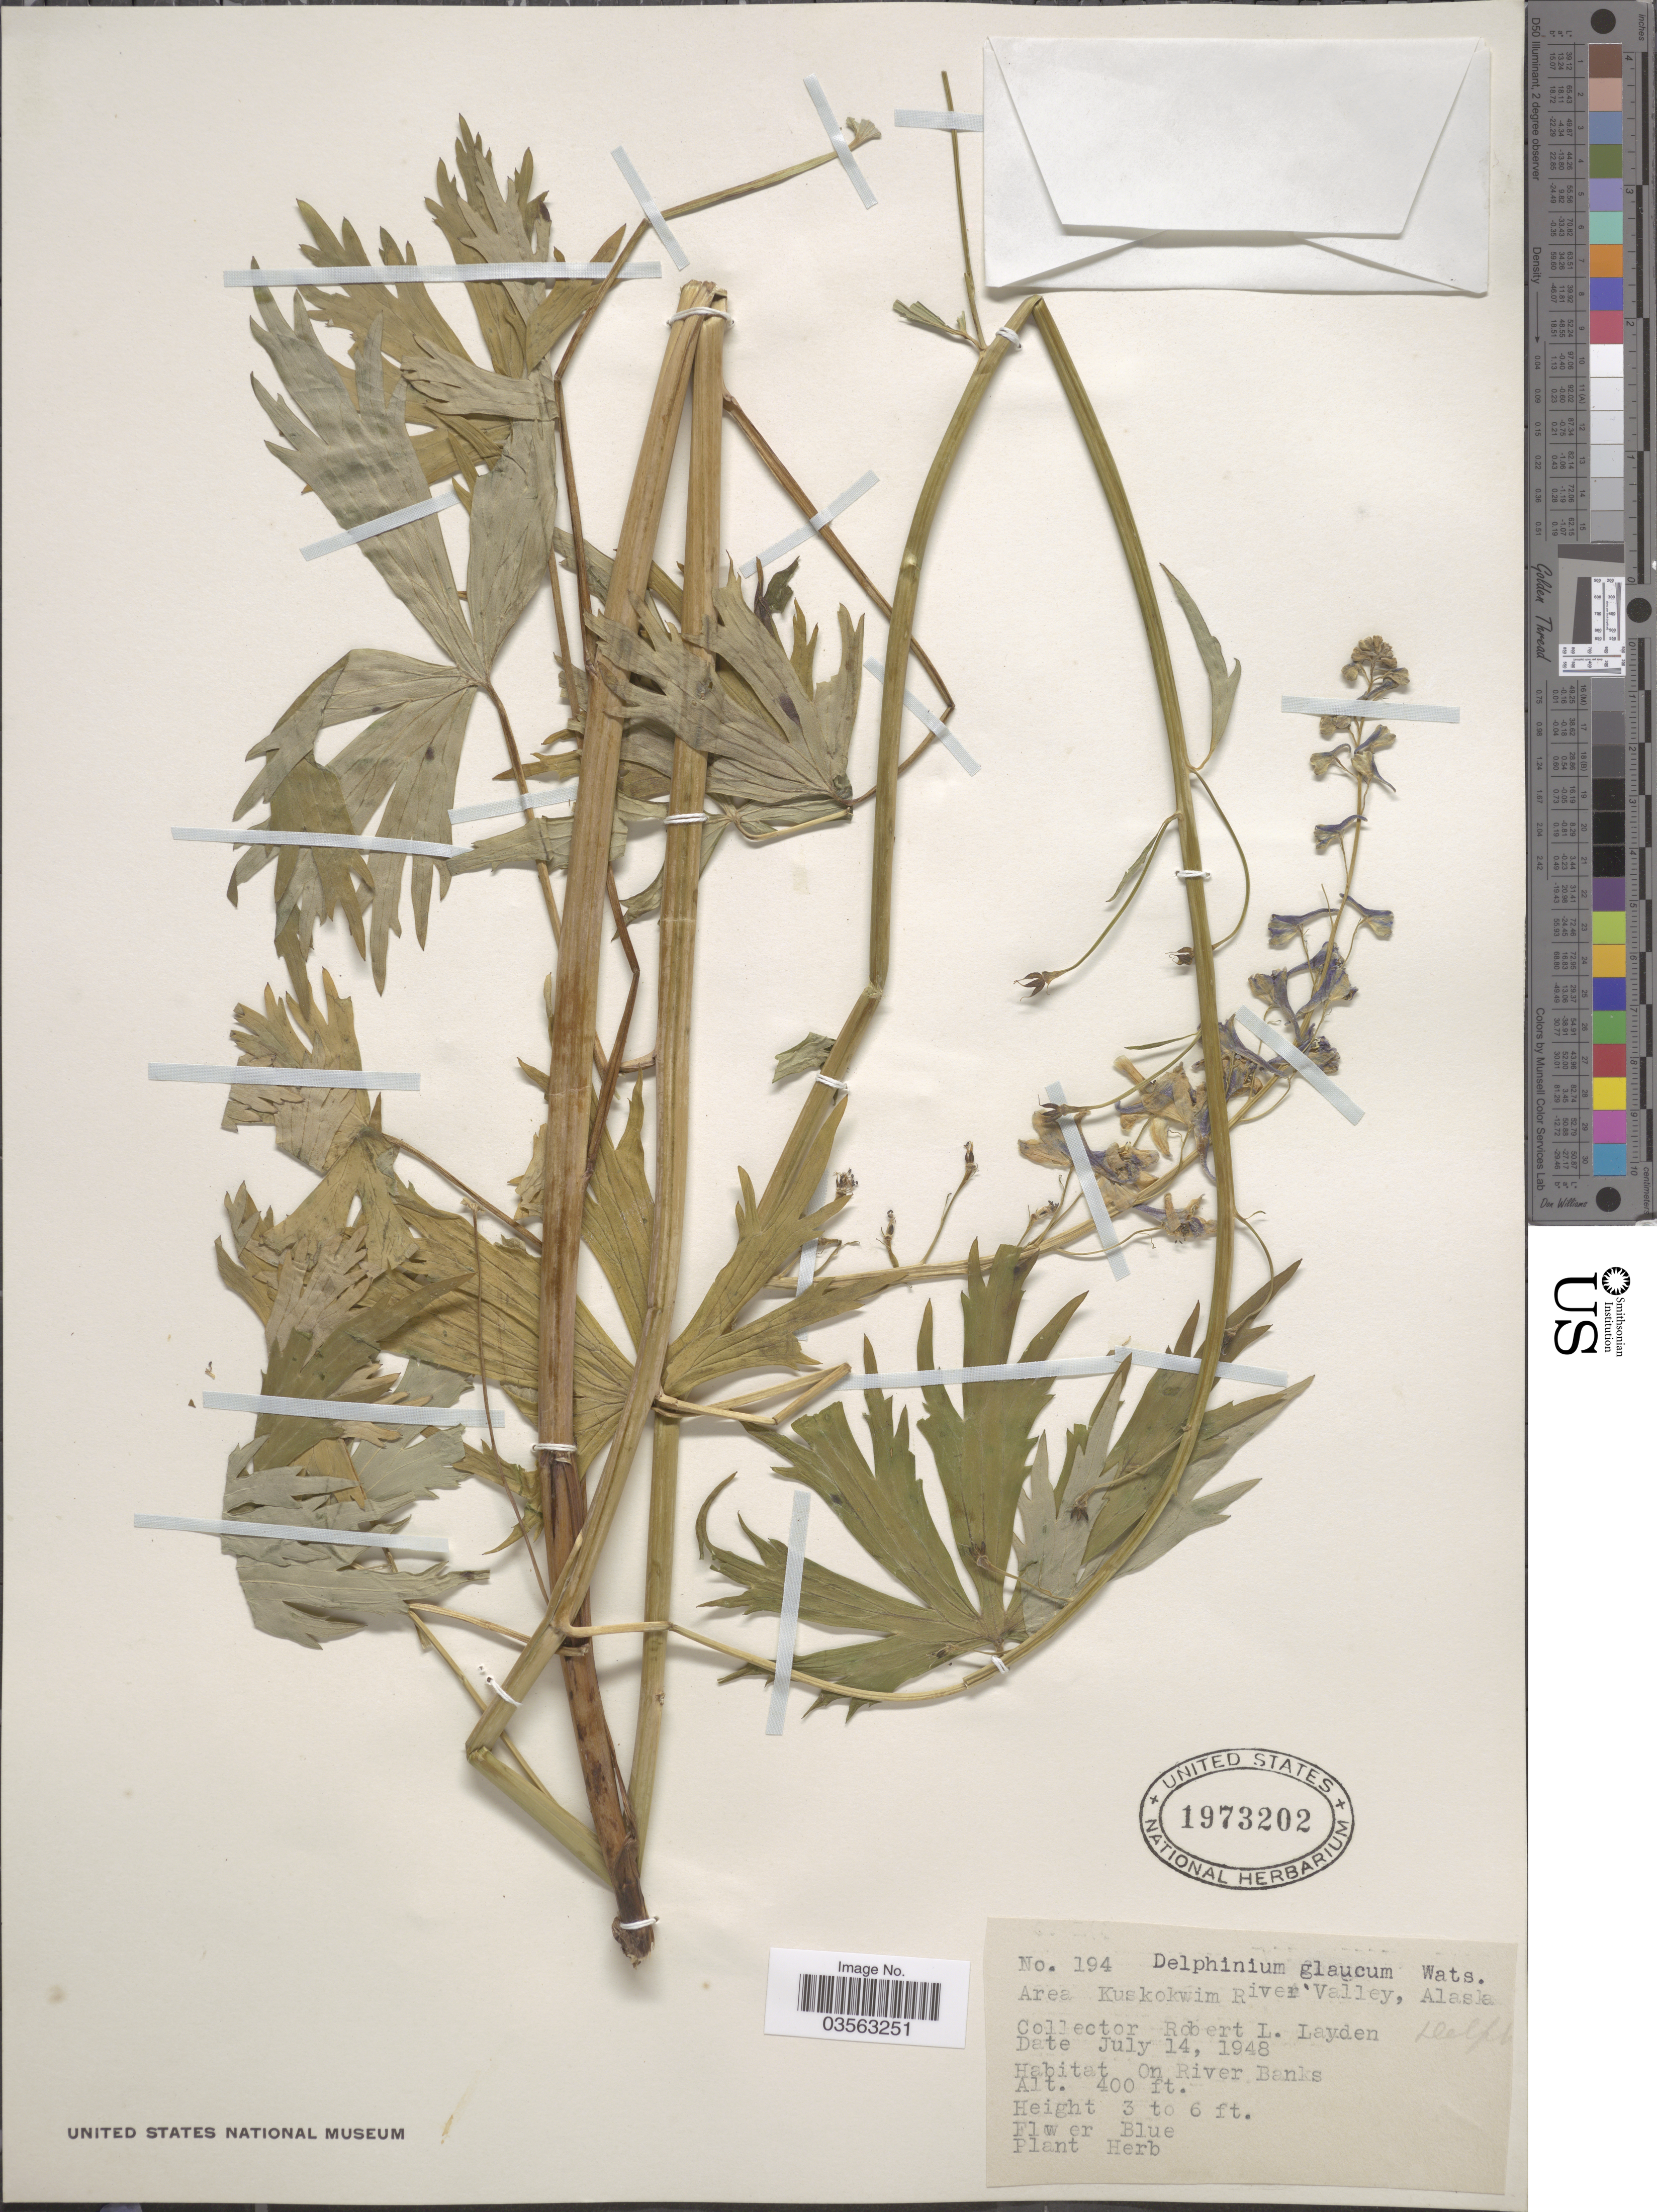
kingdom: Plantae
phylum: Tracheophyta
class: Magnoliopsida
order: Ranunculales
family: Ranunculaceae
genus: Delphinium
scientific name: Delphinium glaucum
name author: S. Watson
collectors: R. Layden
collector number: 194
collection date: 1948-07-14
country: United States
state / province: Alaska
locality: Area Kuskokwim River Valley. On River Banks.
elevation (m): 122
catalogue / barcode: US 1973202